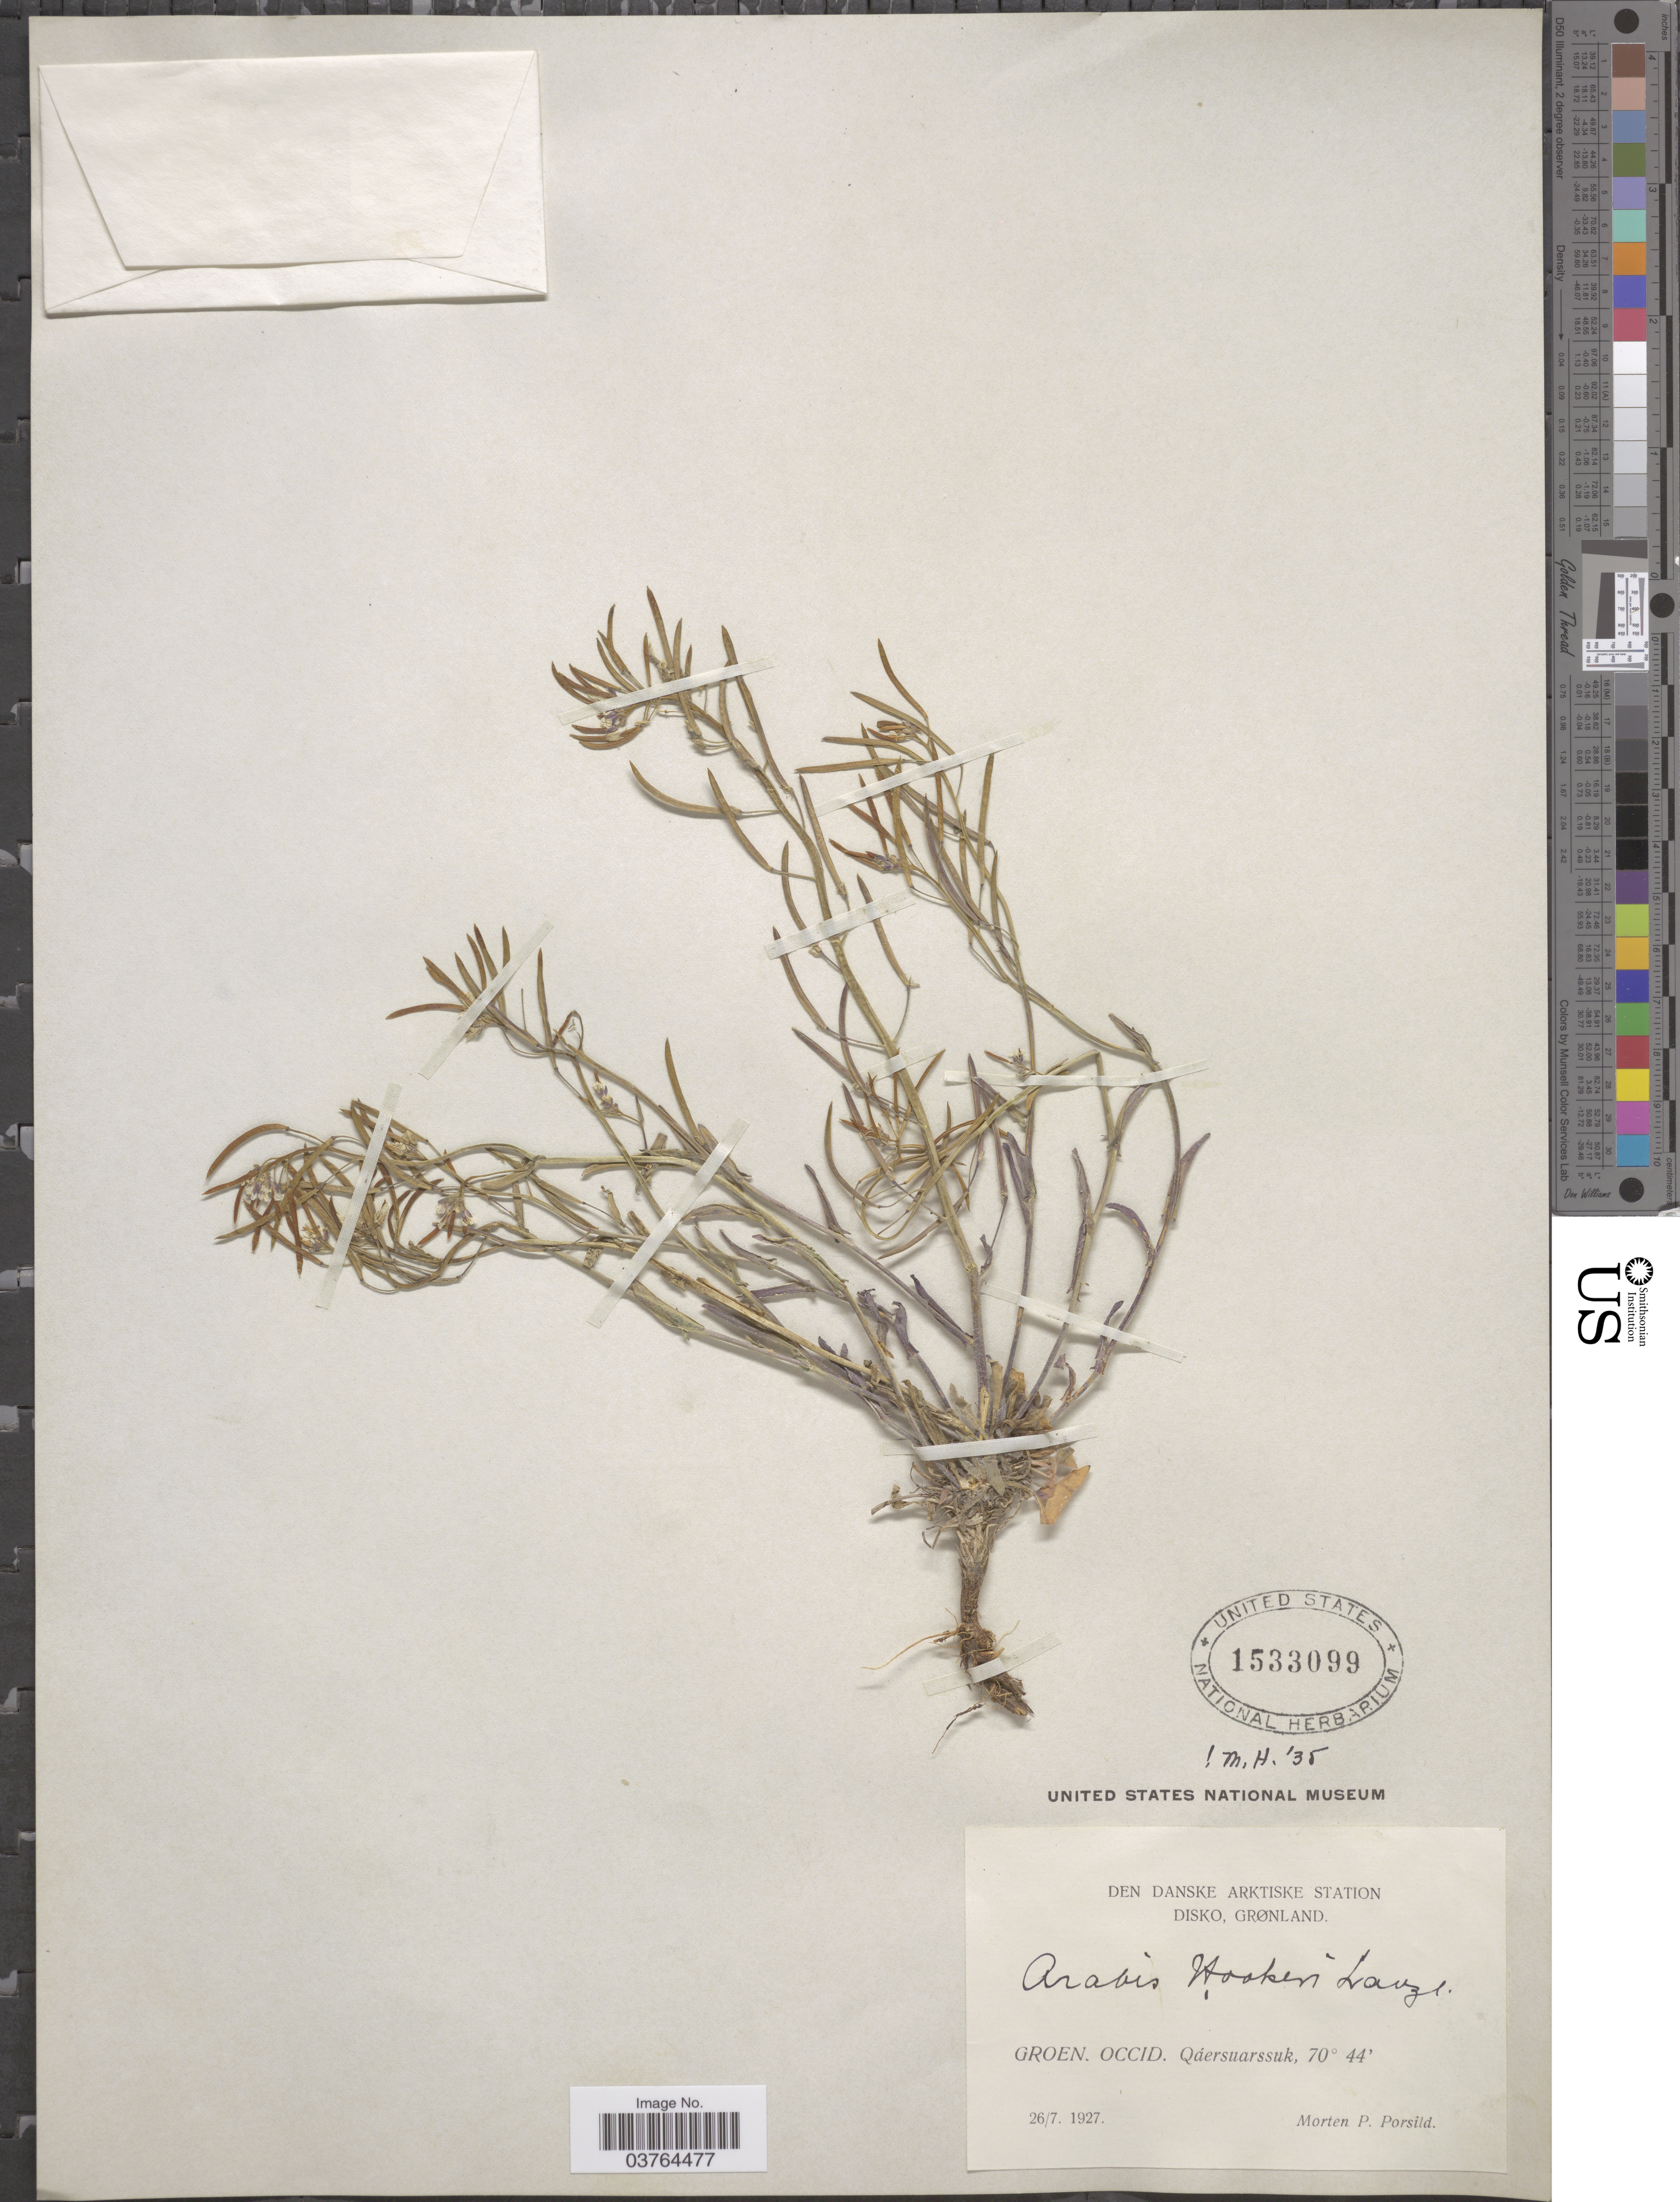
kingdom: Plantae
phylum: Tracheophyta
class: Magnoliopsida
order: Brassicales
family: Brassicaceae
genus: Transberingia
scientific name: Transberingia bursifolia subsp. bursifolia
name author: (DC.) Al-Shehbaz & O'Kane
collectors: M. P. Porsild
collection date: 1927-07-26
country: Greenland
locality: Den Danske Arktiske Station Disko, Grønland. Groen. Occid. Qáersuarssuk.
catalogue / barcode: US 1533099